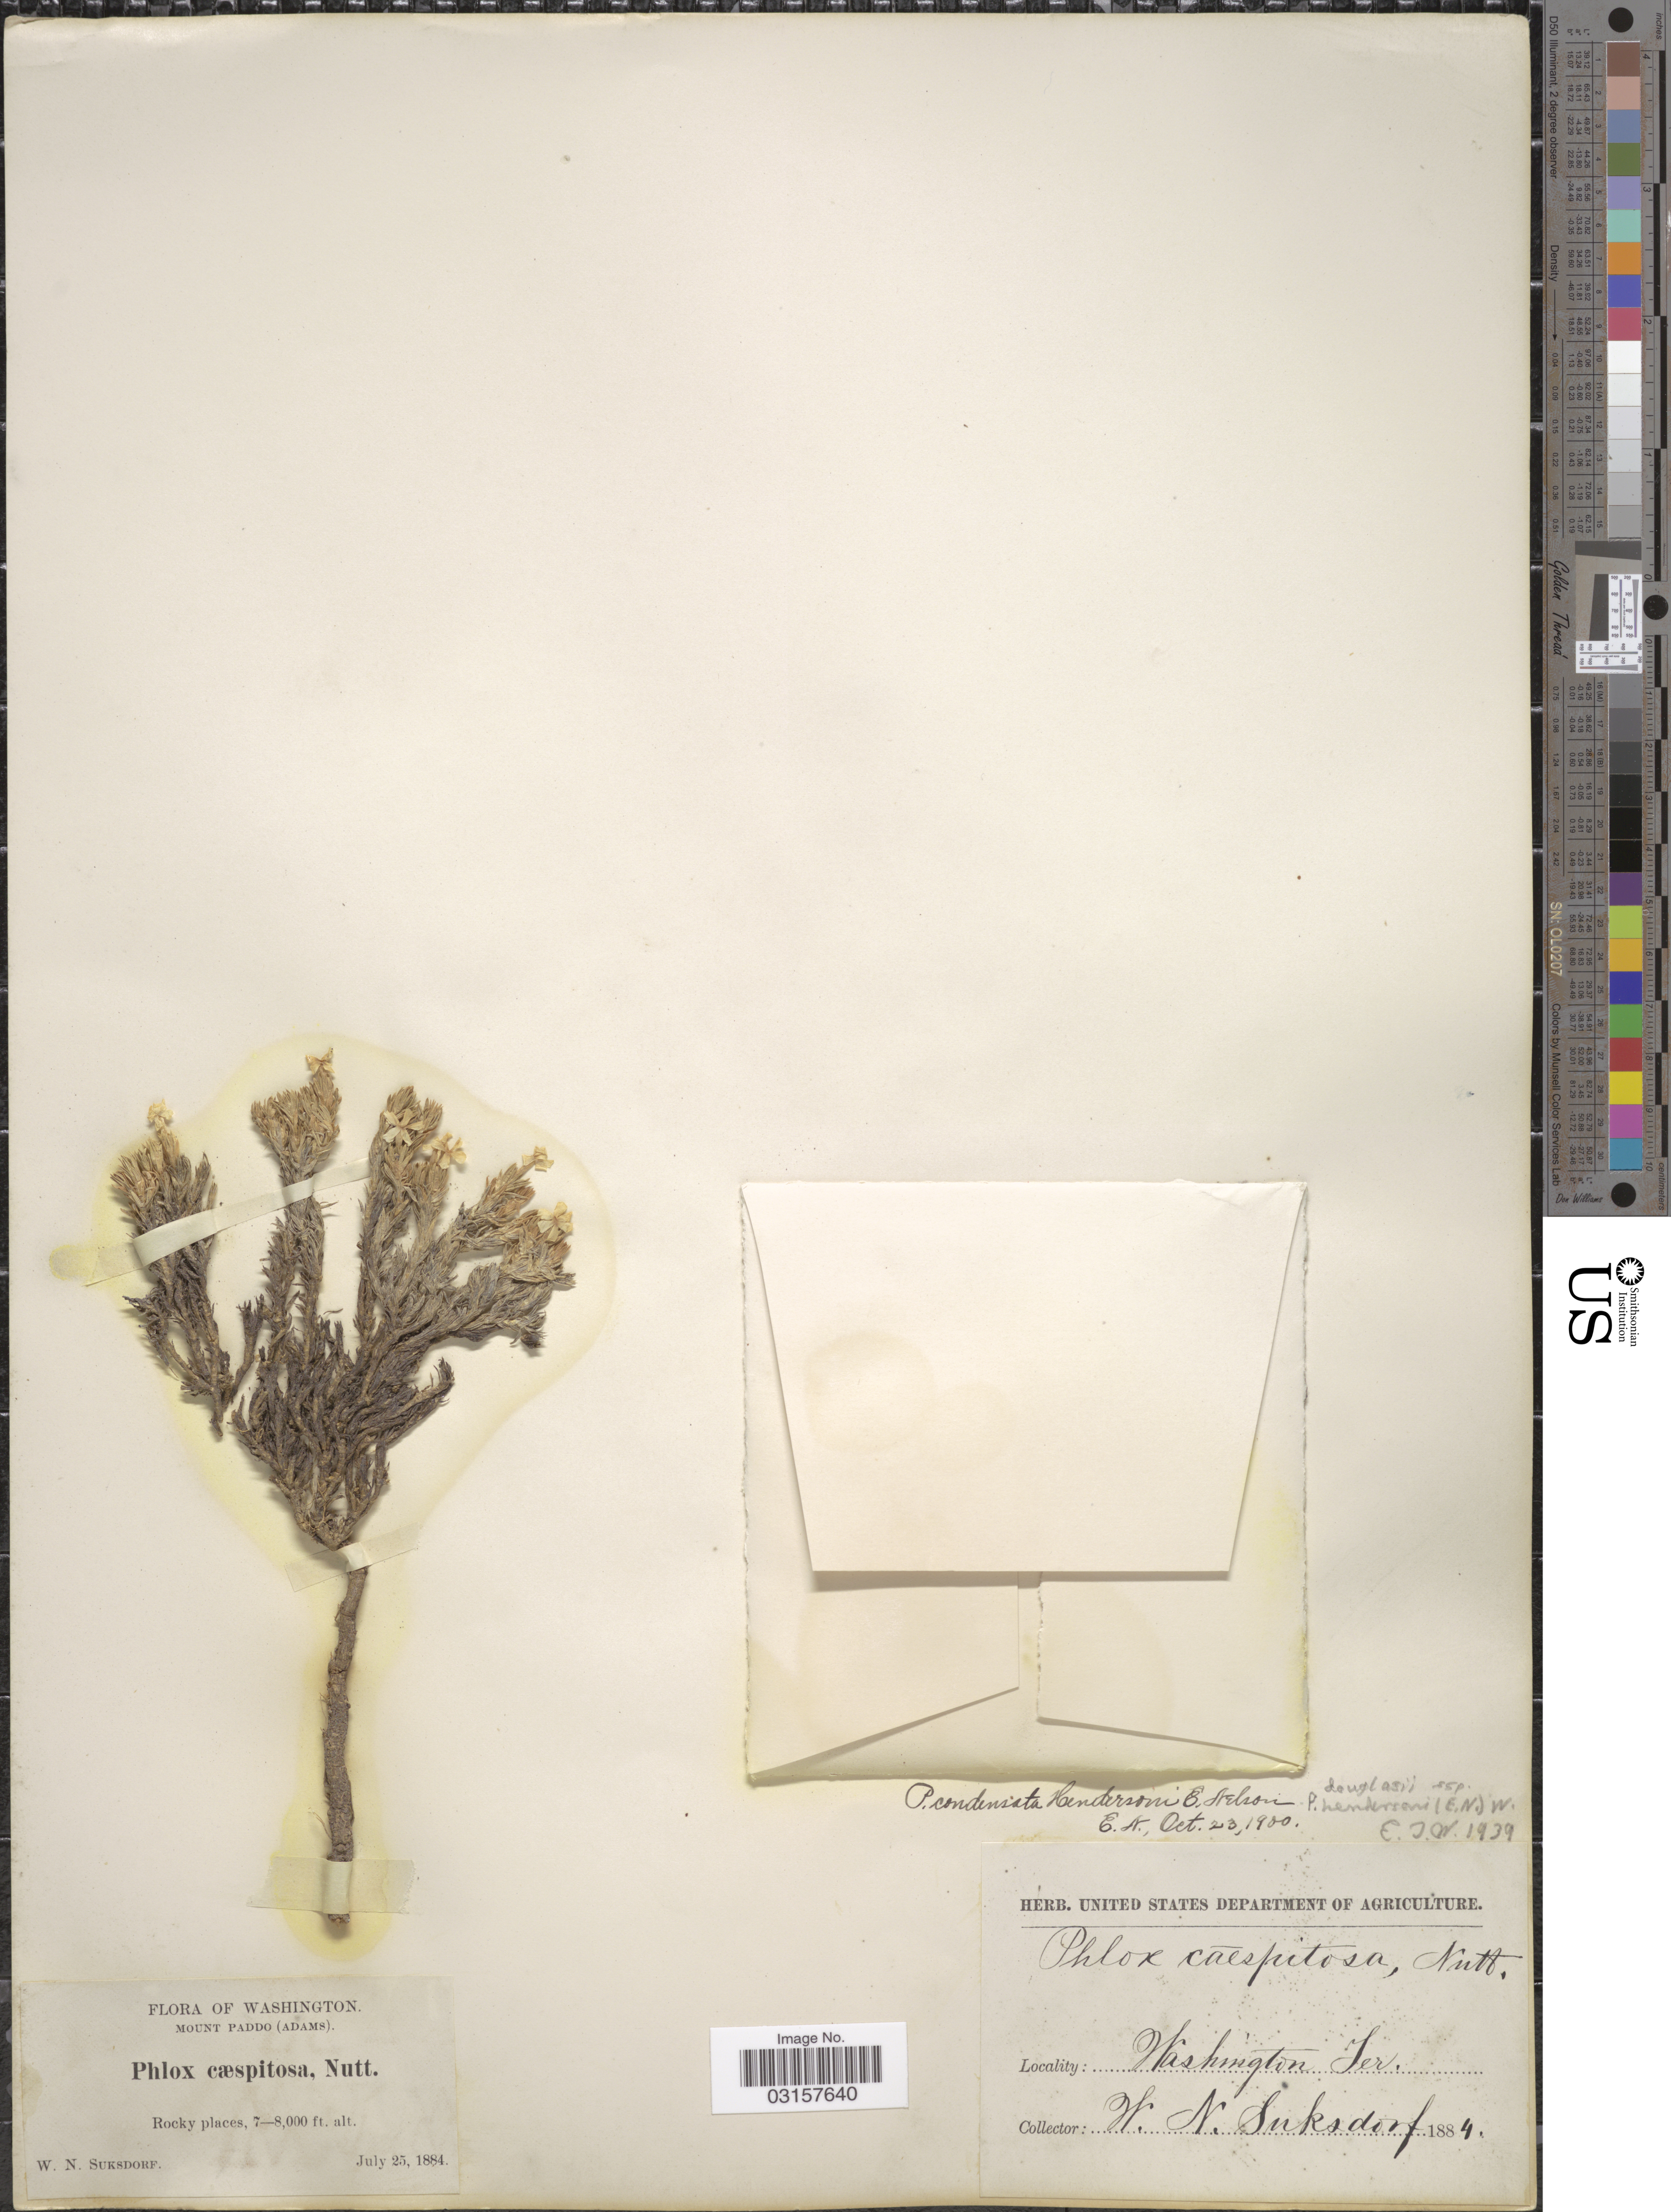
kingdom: Plantae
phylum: Tracheophyta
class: Magnoliopsida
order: Ericales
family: Polemoniaceae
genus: Phlox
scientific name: Phlox hendersonii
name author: (Cronq.) E.E. Nelson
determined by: Mayfield, M. H.; Ferguson, C. J.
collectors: W. N. Suksdorf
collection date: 1884-07-25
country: United States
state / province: Washington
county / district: Skamania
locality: Mount Paddo (Adams), Washington Ter.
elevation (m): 2134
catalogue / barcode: US 103083